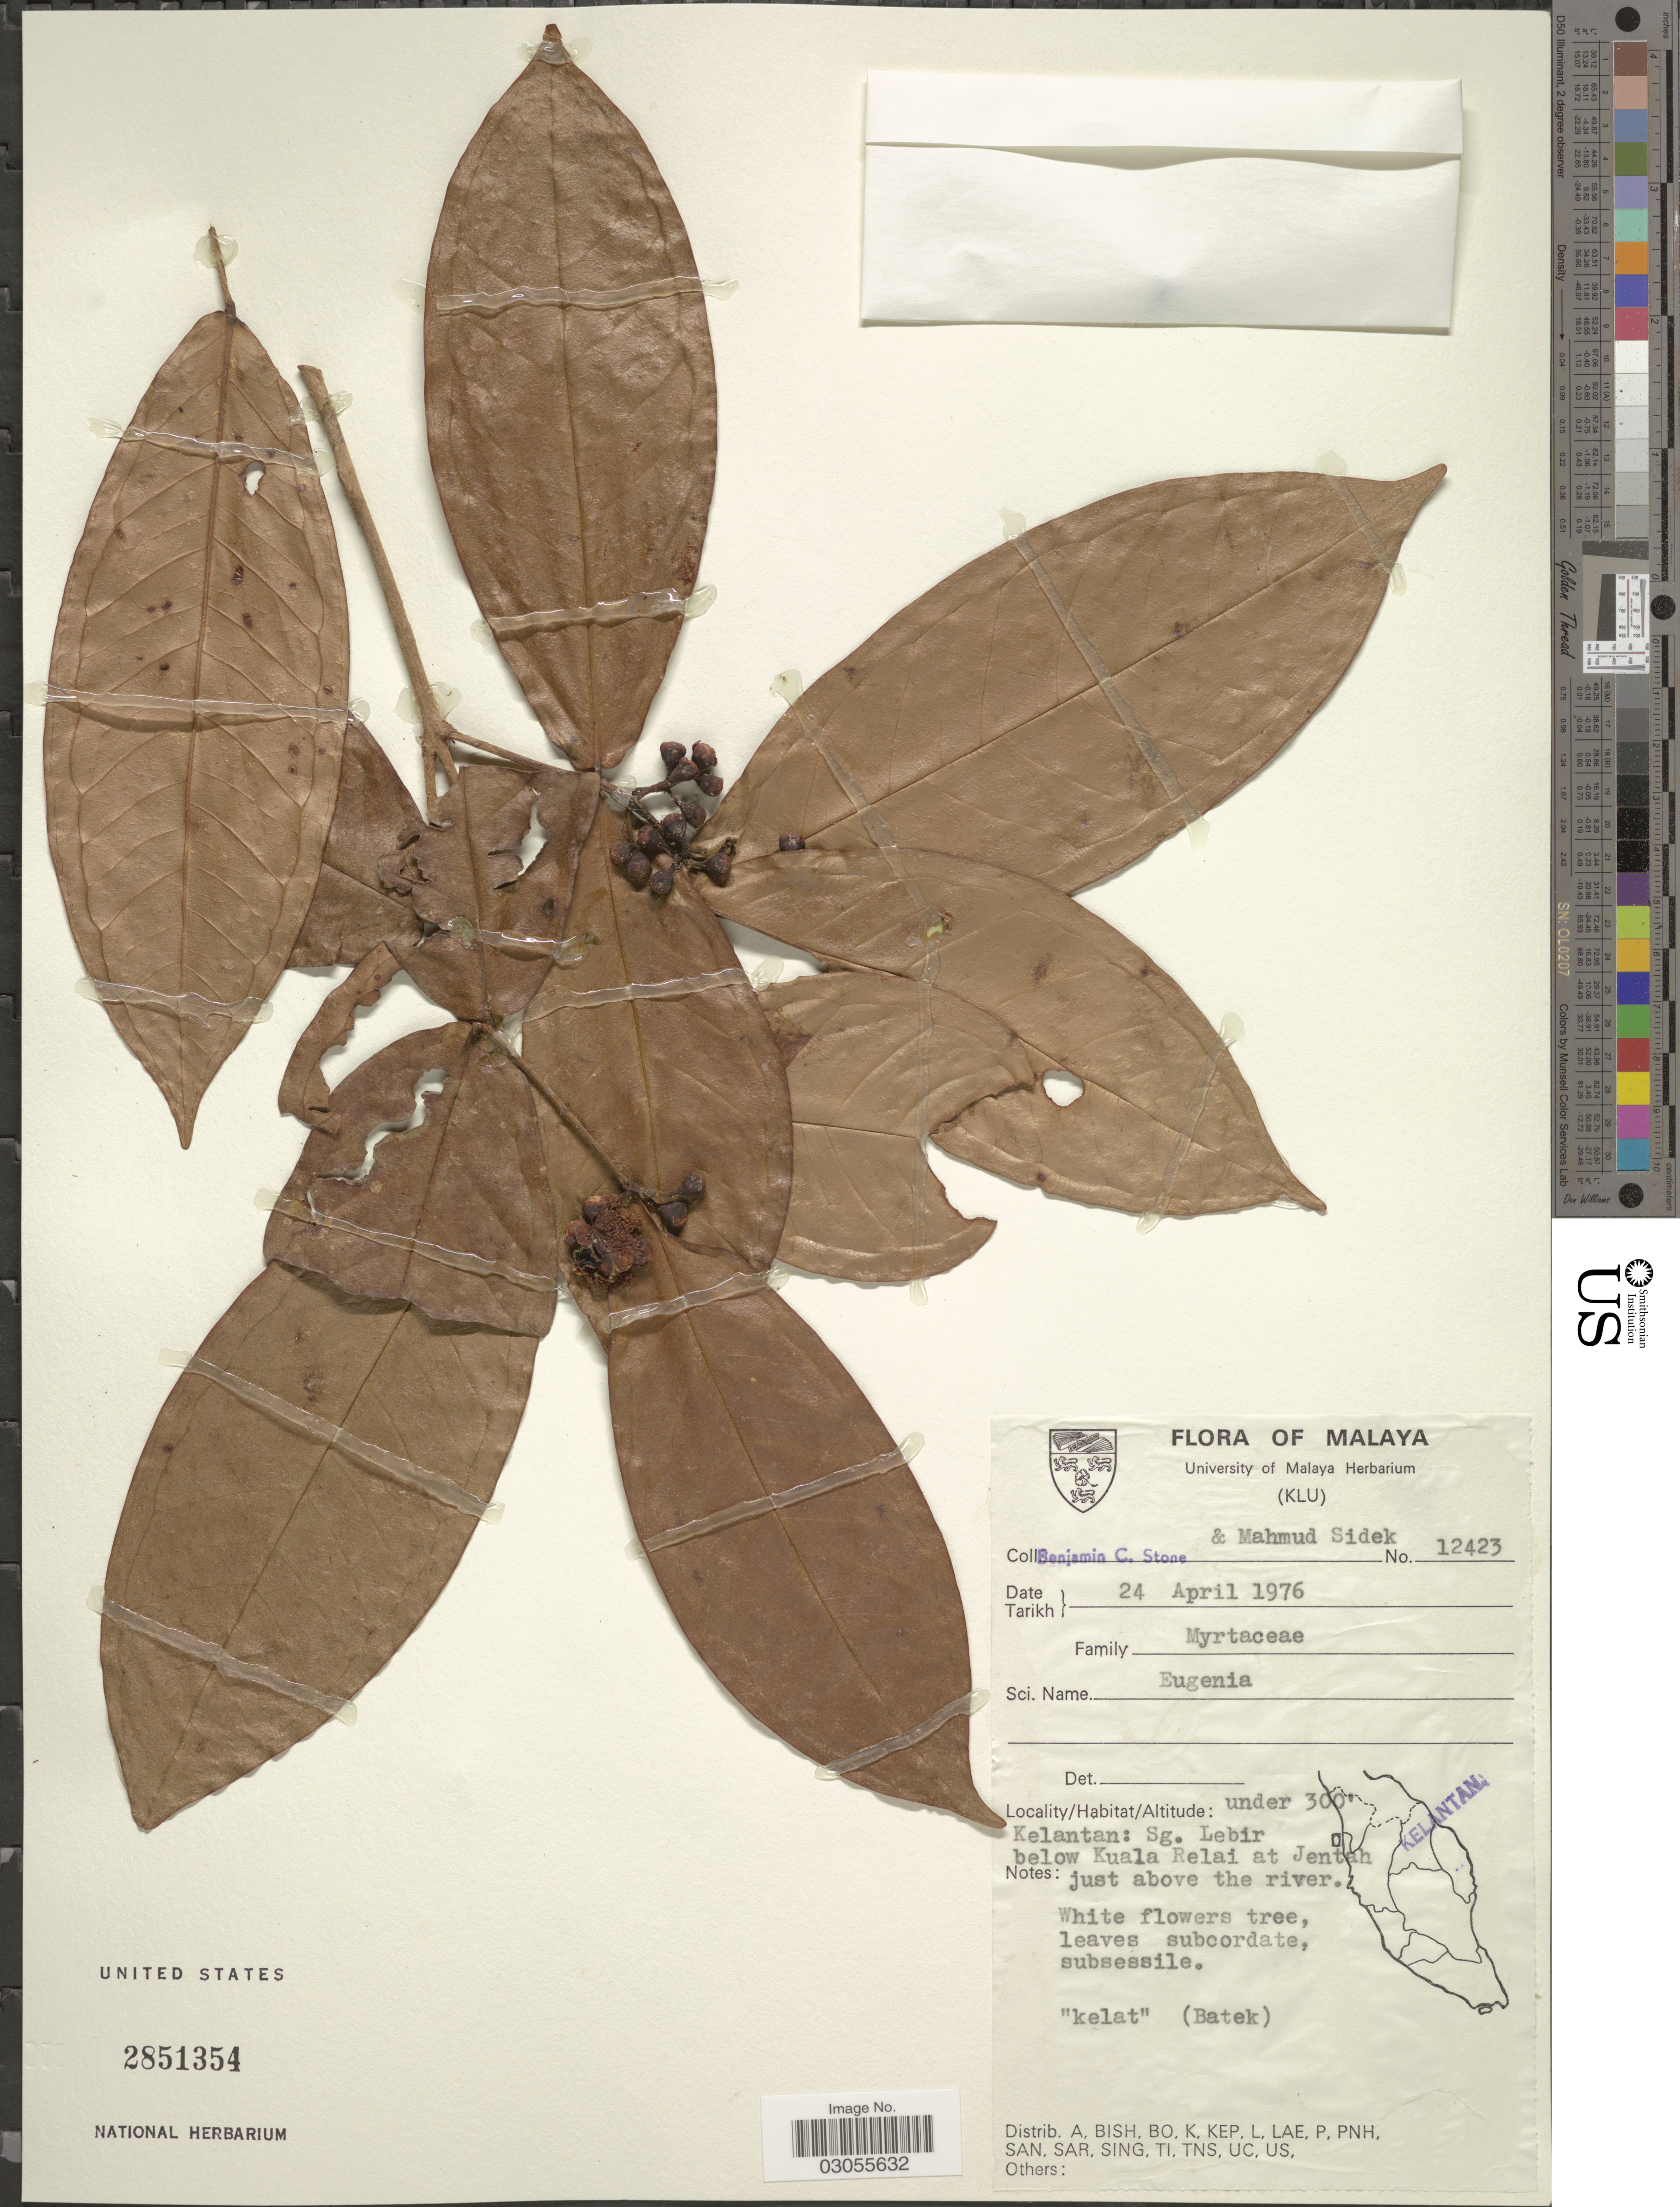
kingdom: Plantae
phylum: Tracheophyta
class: Magnoliopsida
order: Myrtales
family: Myrtaceae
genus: Eugenia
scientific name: Eugenia sp.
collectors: B. C. Stone & M. Sidek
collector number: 12423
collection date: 1976-04-24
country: Malaysia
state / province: Kelantan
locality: Sg. Lebir below Kuala Relai at Jentah just above the river.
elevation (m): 91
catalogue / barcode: US 2851354